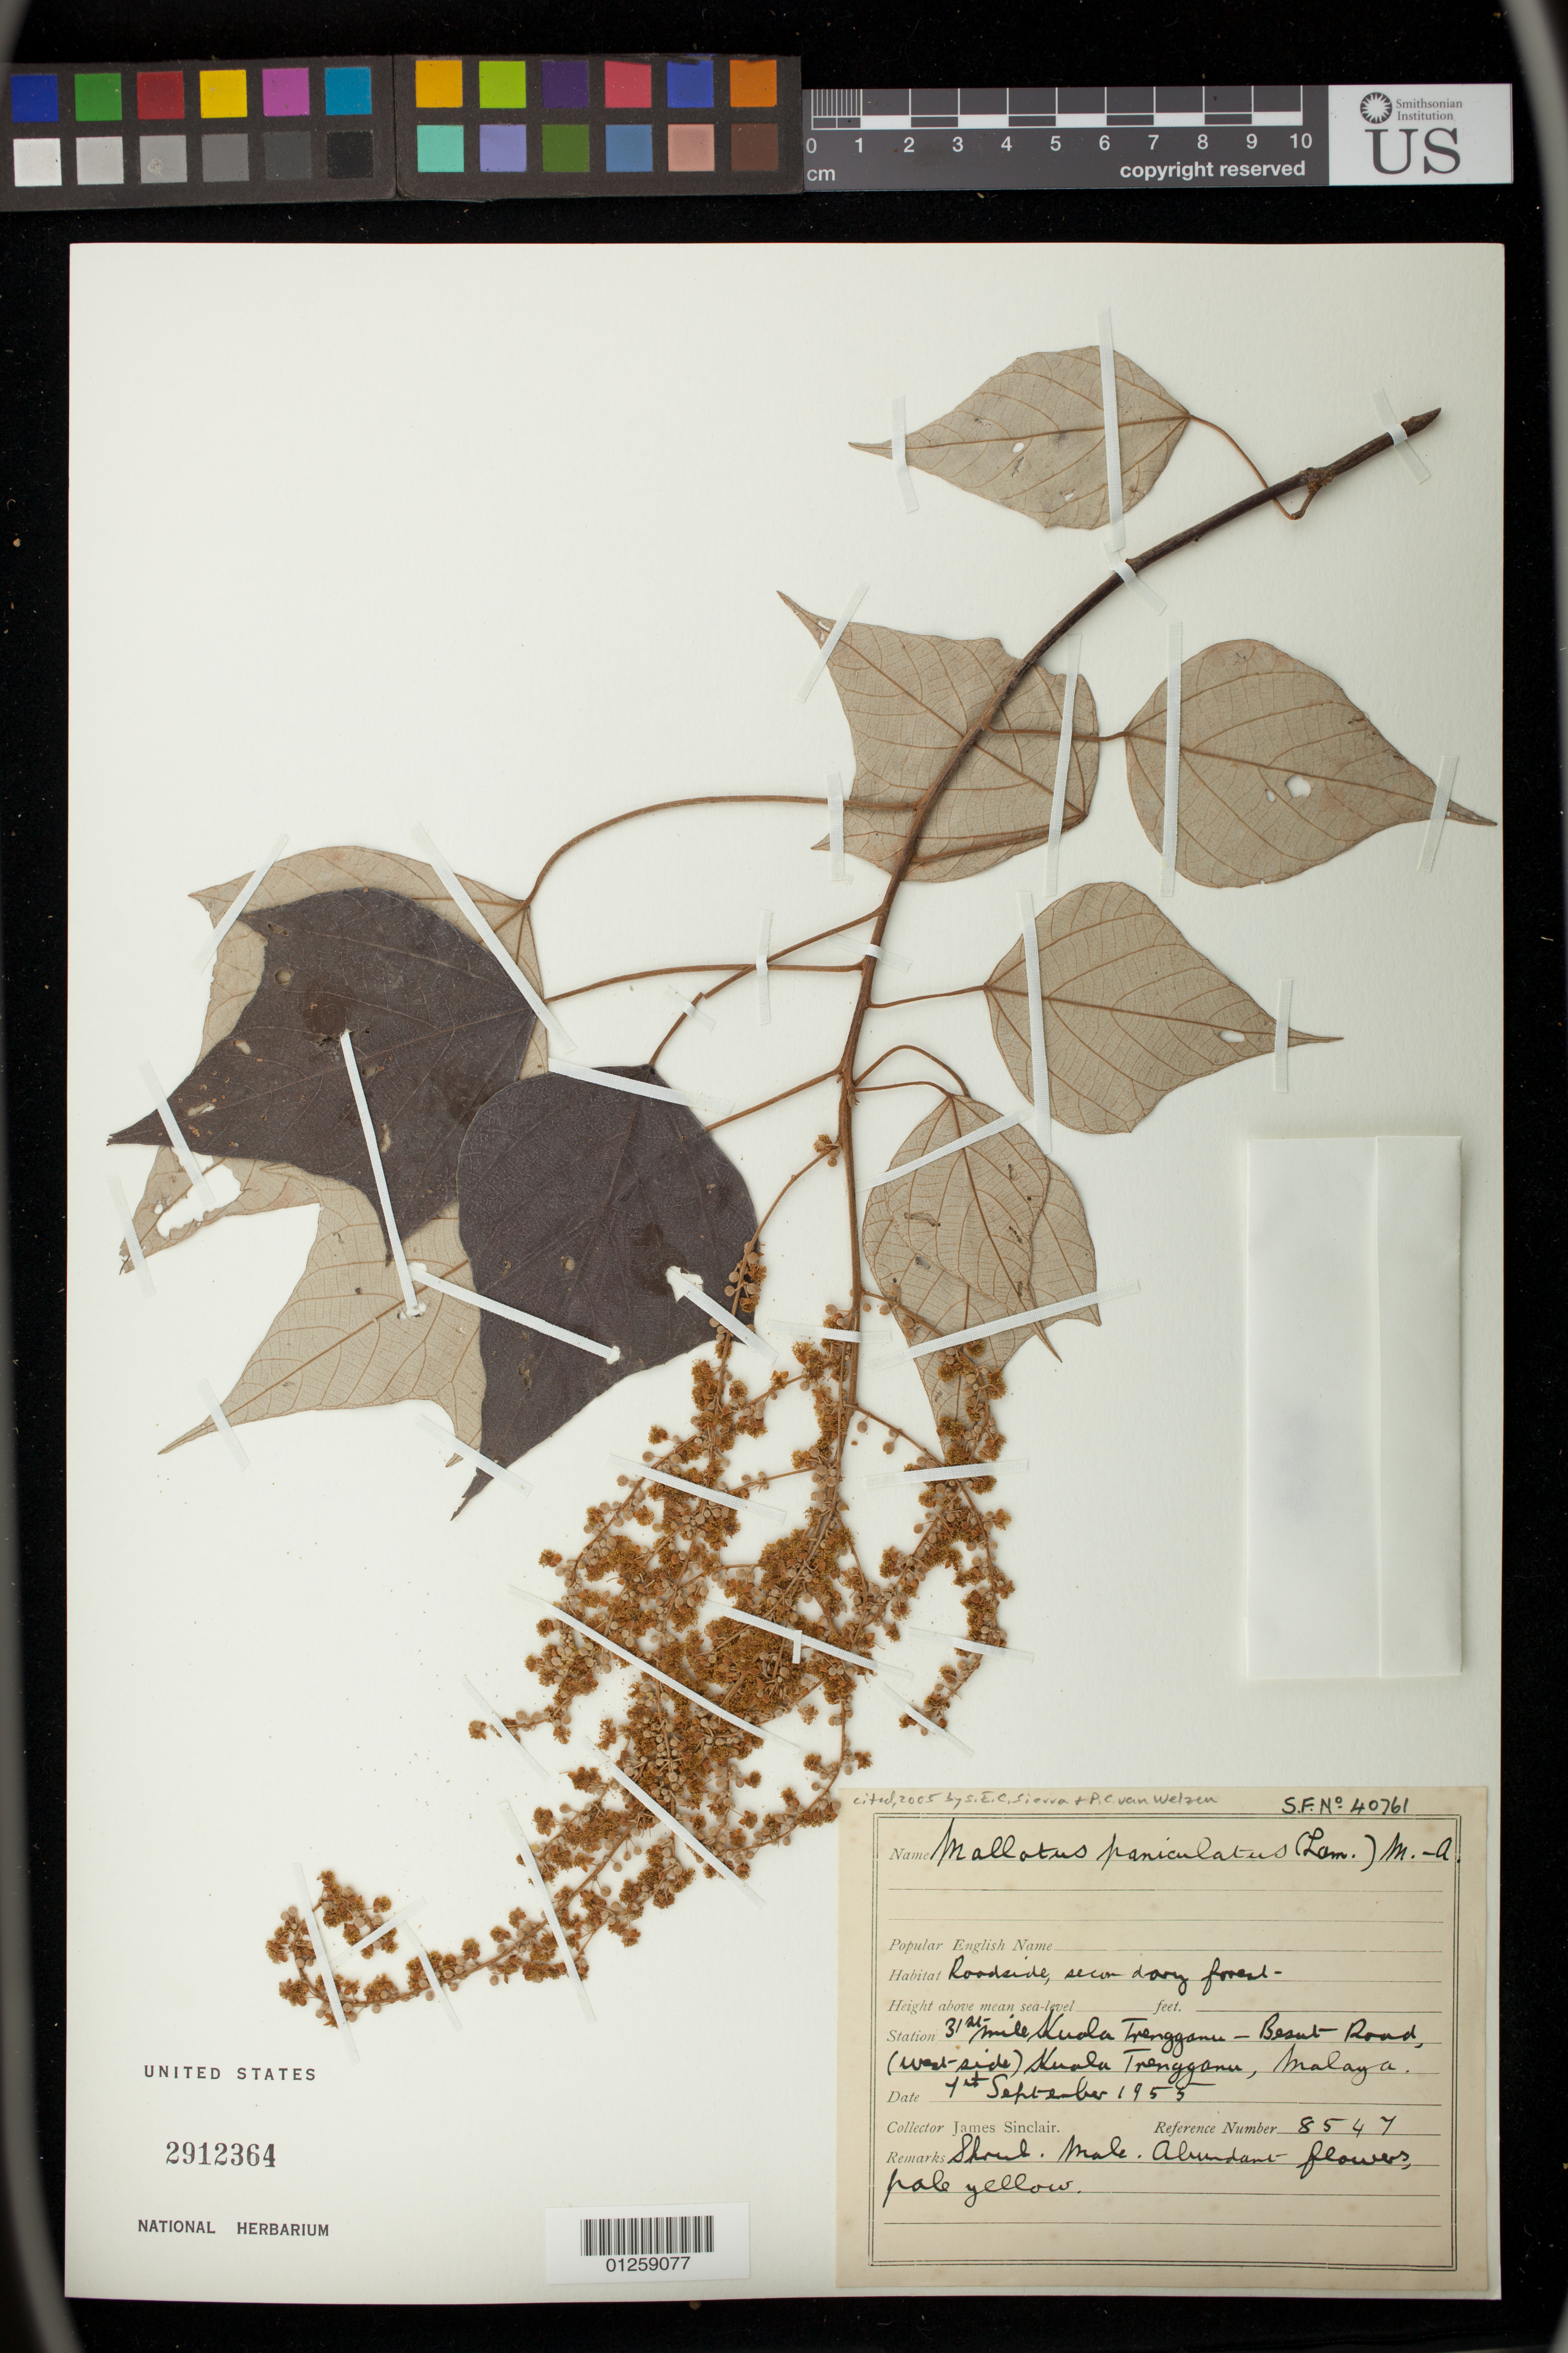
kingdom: Plantae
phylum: Tracheophyta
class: Magnoliopsida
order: Malpighiales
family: Euphorbiaceae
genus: Mallotus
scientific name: Mallotus paniculatus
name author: (Lam.) Müll. Arg.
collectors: J. Sinclair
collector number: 8547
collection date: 1955-09-01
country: Malaysia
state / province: Terengganu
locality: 31st mile Kuala Trengganu - Besut Road, (west side) Kuala Trangganu, Malaya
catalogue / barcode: US 2912364